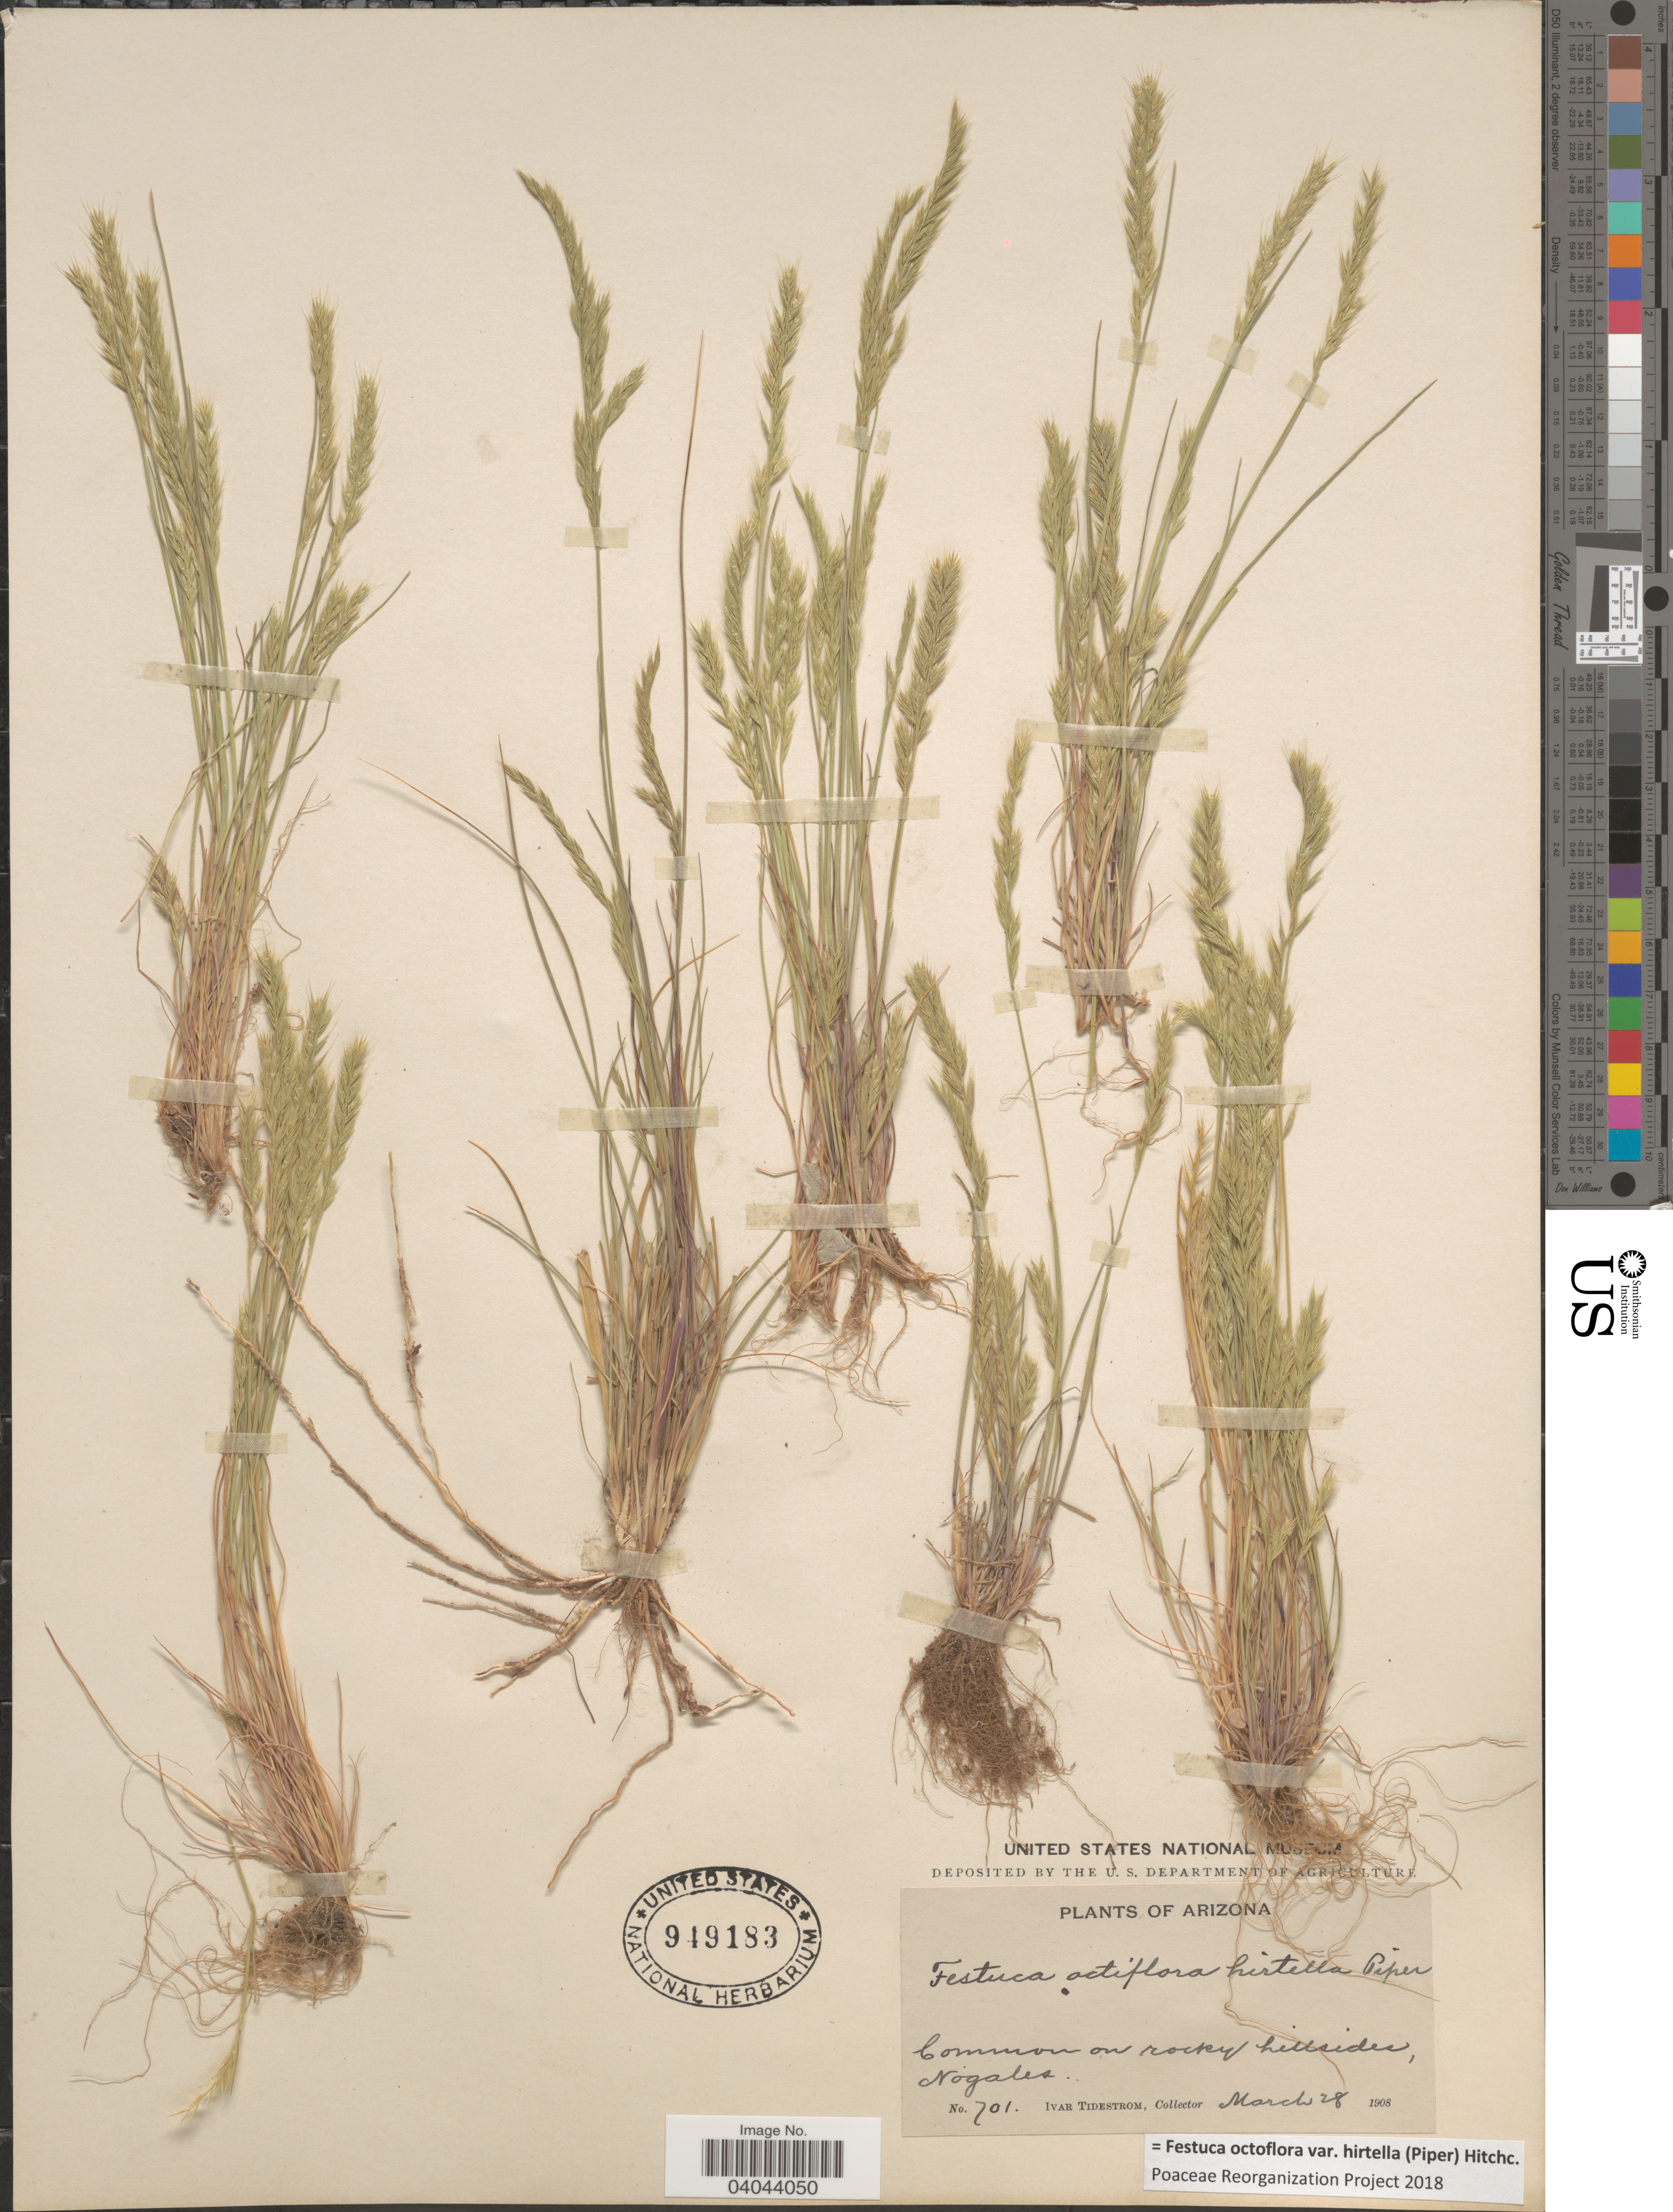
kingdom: Plantae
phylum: Tracheophyta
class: Liliopsida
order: Poales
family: Poaceae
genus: Festuca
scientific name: Festuca octoflora var. hirtella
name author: Piper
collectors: I. F. Tidestrom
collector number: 701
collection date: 1908-03-28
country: United States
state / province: Arizona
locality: Nogales.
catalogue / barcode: US 949183